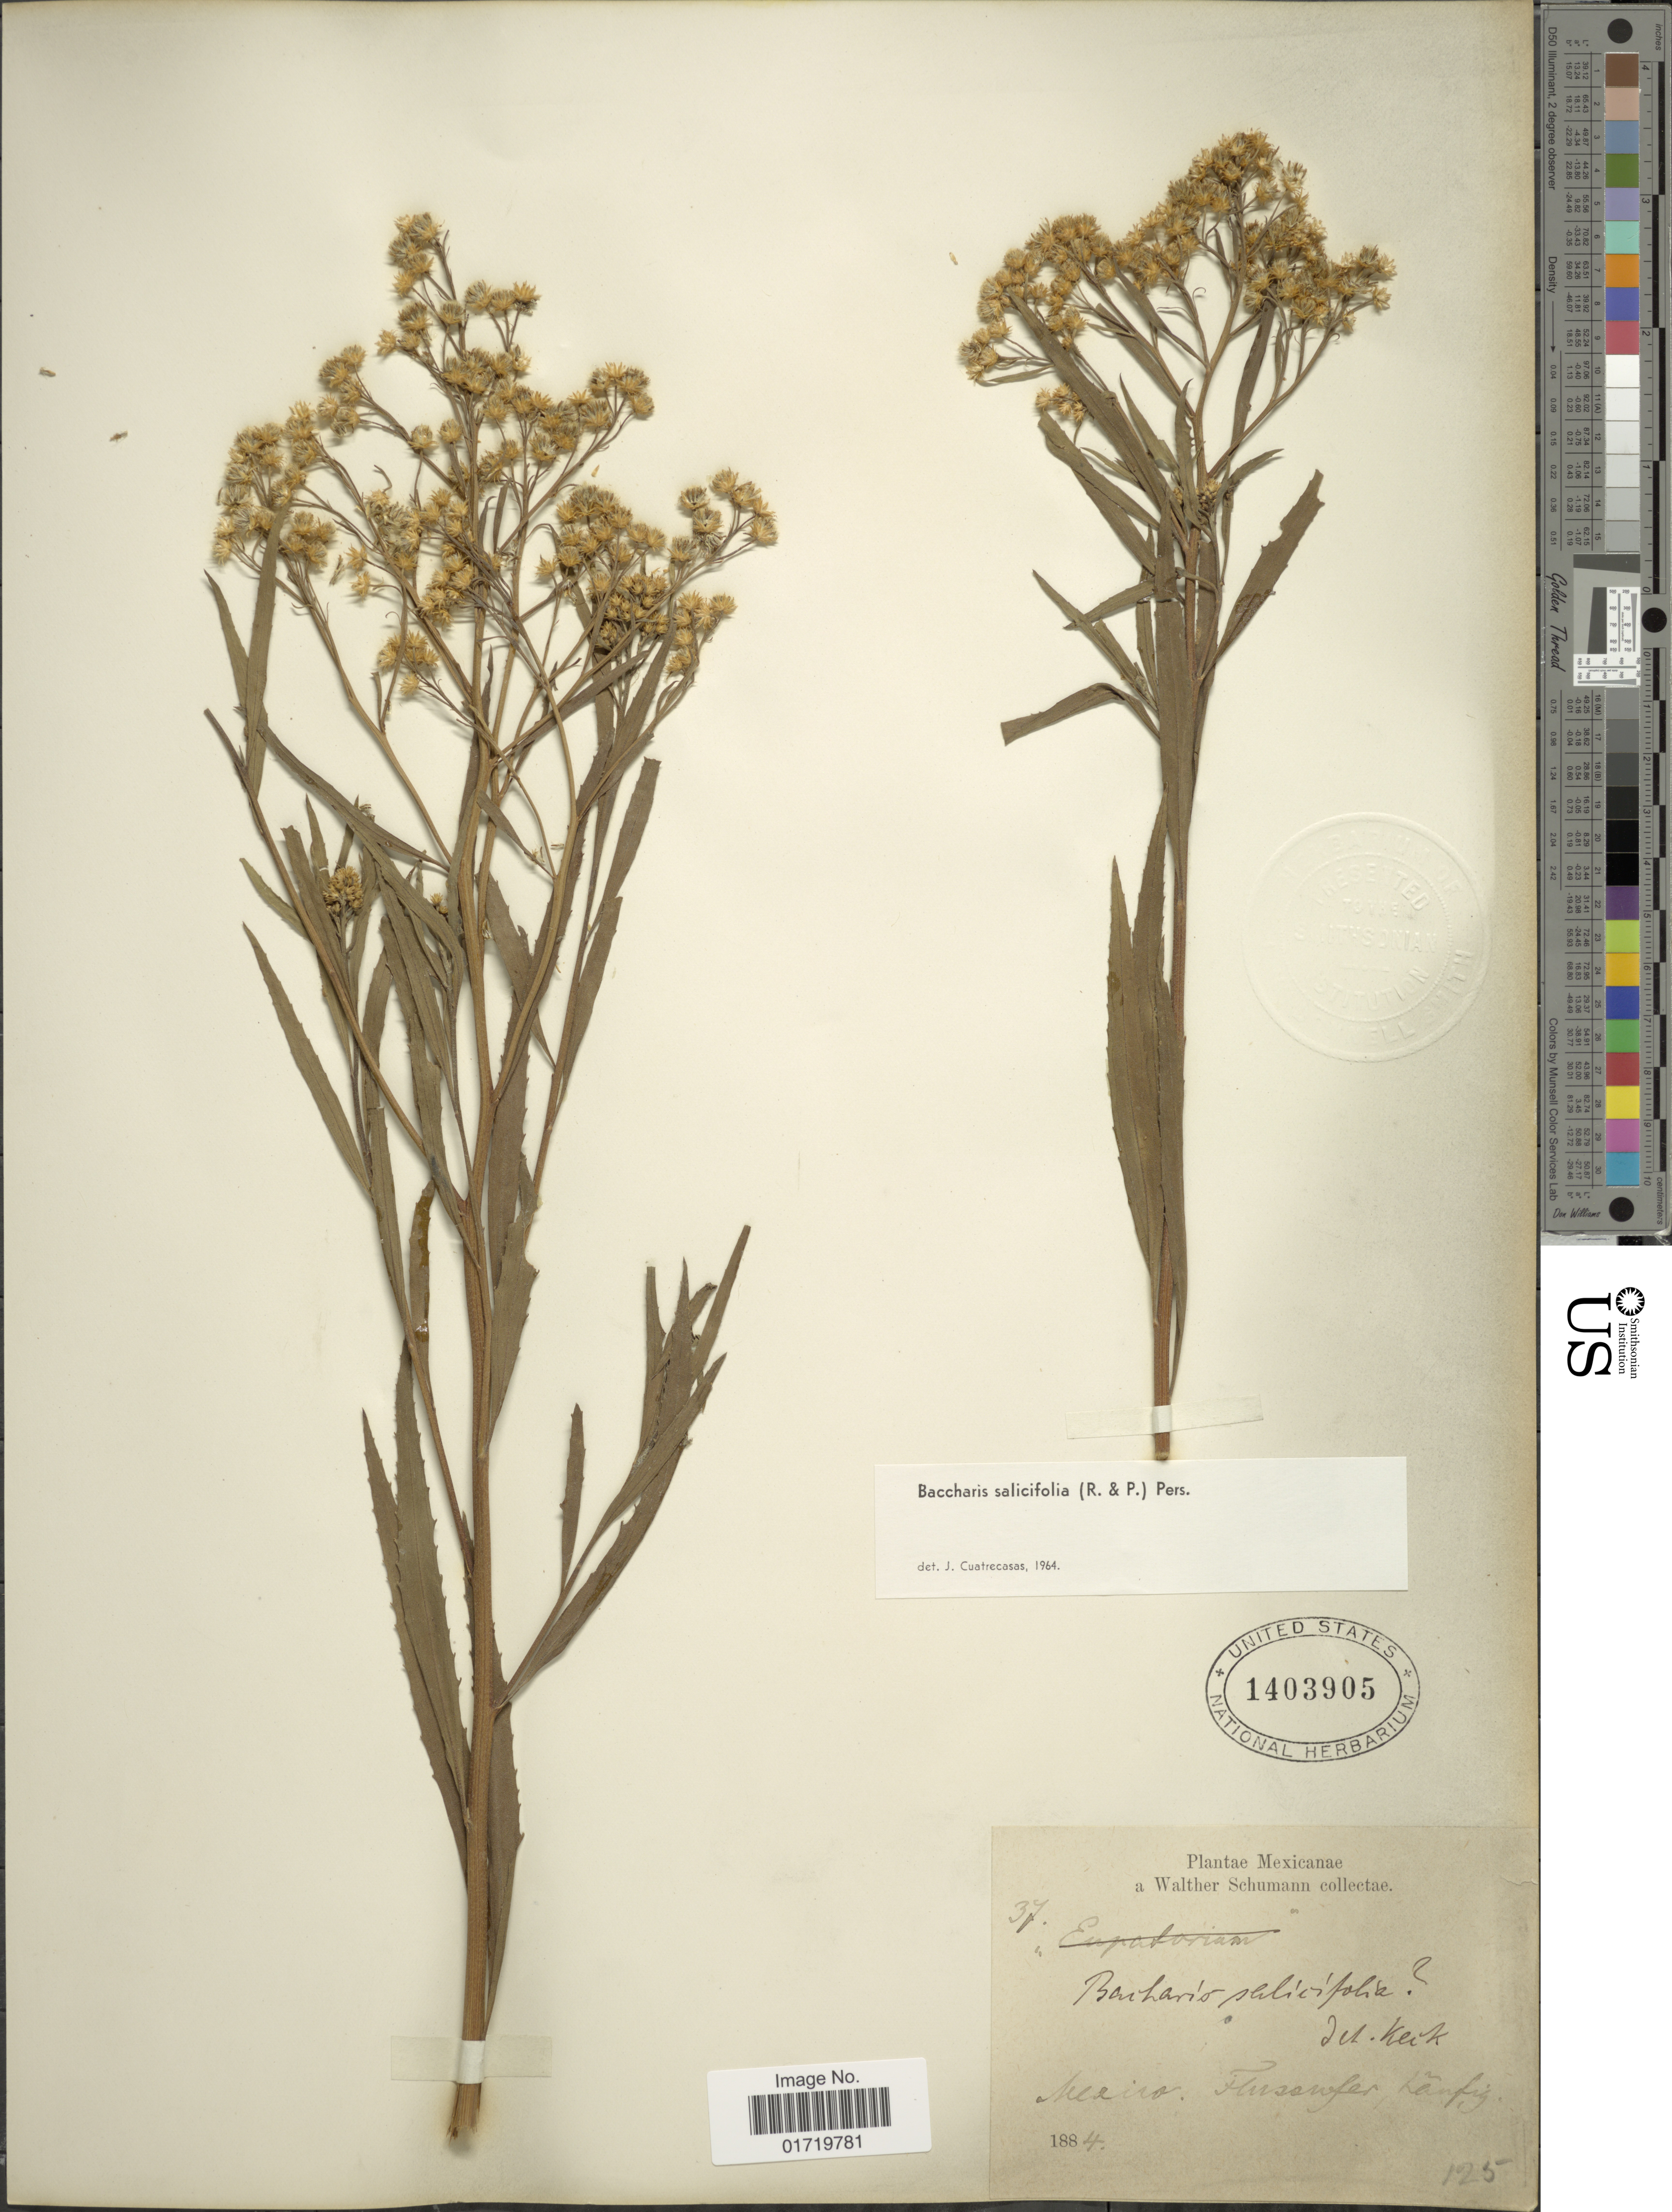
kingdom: Plantae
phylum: Tracheophyta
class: Magnoliopsida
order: Asterales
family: Asteraceae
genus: Baccharis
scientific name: Baccharis salicifolia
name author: (Ruiz & Pav.) Pers.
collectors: W. Schumann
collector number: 37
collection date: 1884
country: Mexico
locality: Flusaufer Lanfig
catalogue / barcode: US 1403905